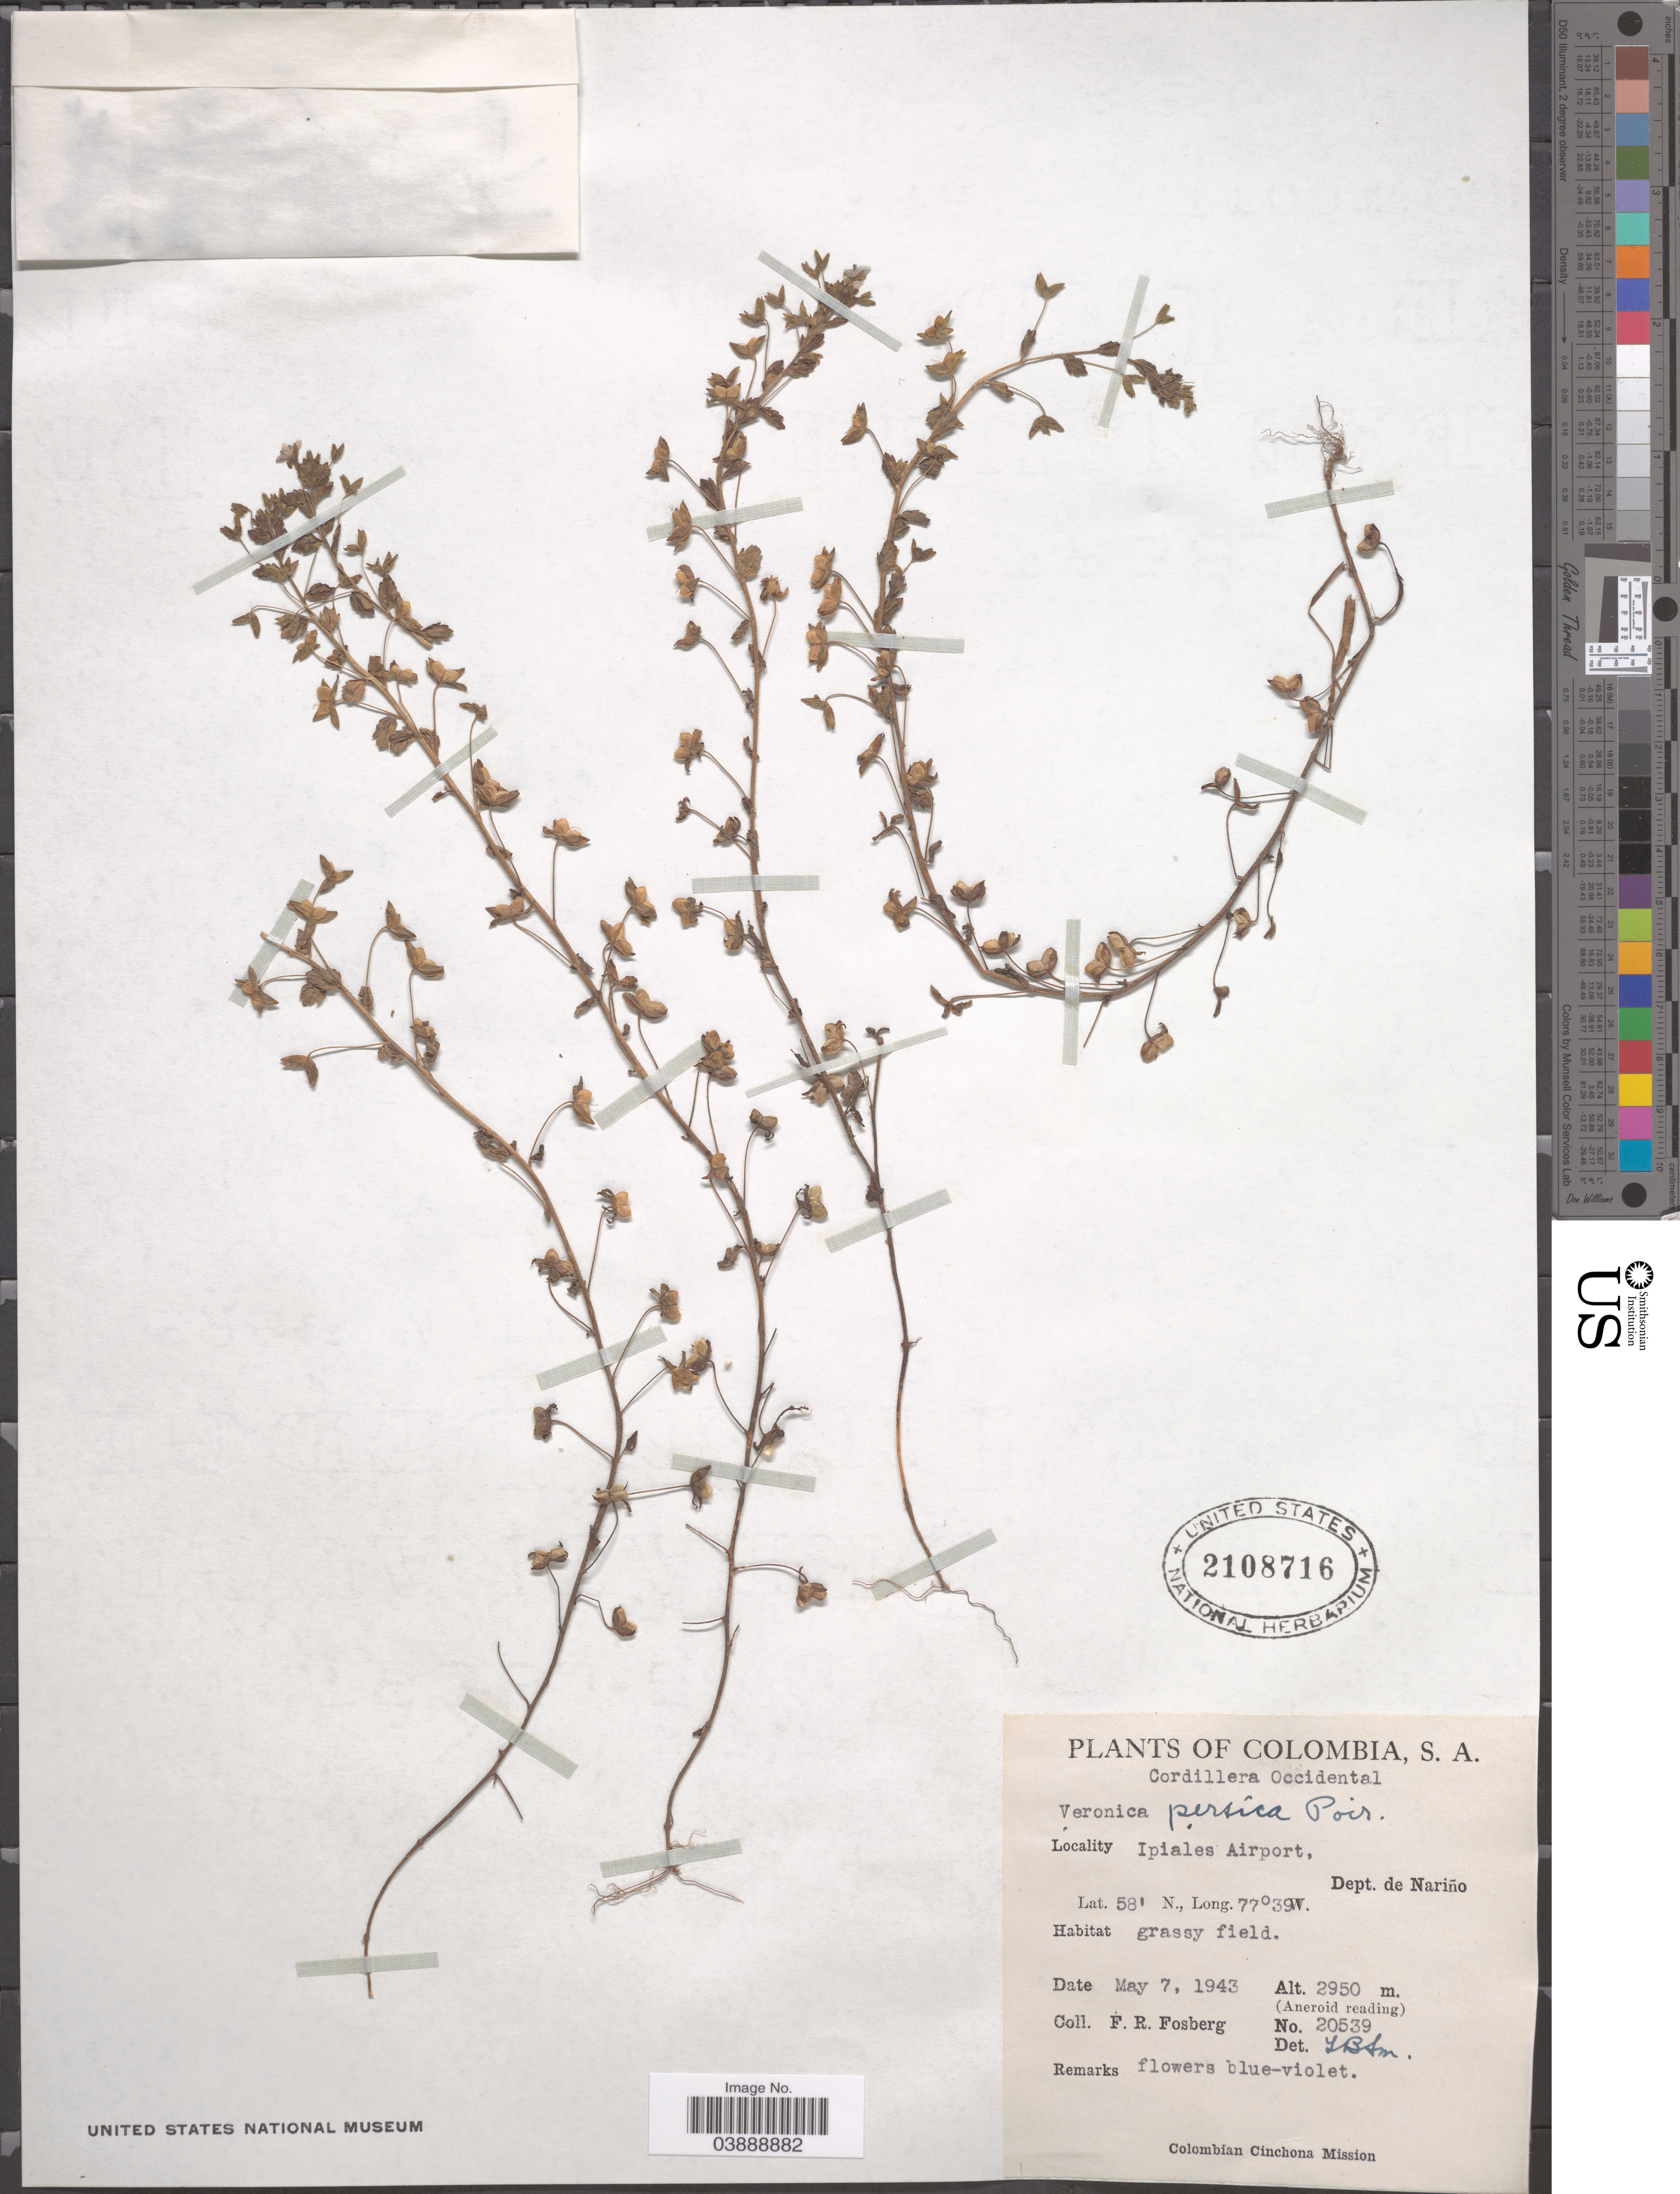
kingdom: Plantae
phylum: Tracheophyta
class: Magnoliopsida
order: Lamiales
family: Plantaginaceae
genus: Veronica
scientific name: Veronica persica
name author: Poir.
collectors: F. R. Fosberg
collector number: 20539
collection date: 1943-05-07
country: Colombia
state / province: Nariño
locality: Cordillera Occidental. Ipiales Airport, Dept. de Nariño.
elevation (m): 2950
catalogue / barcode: US 2108716